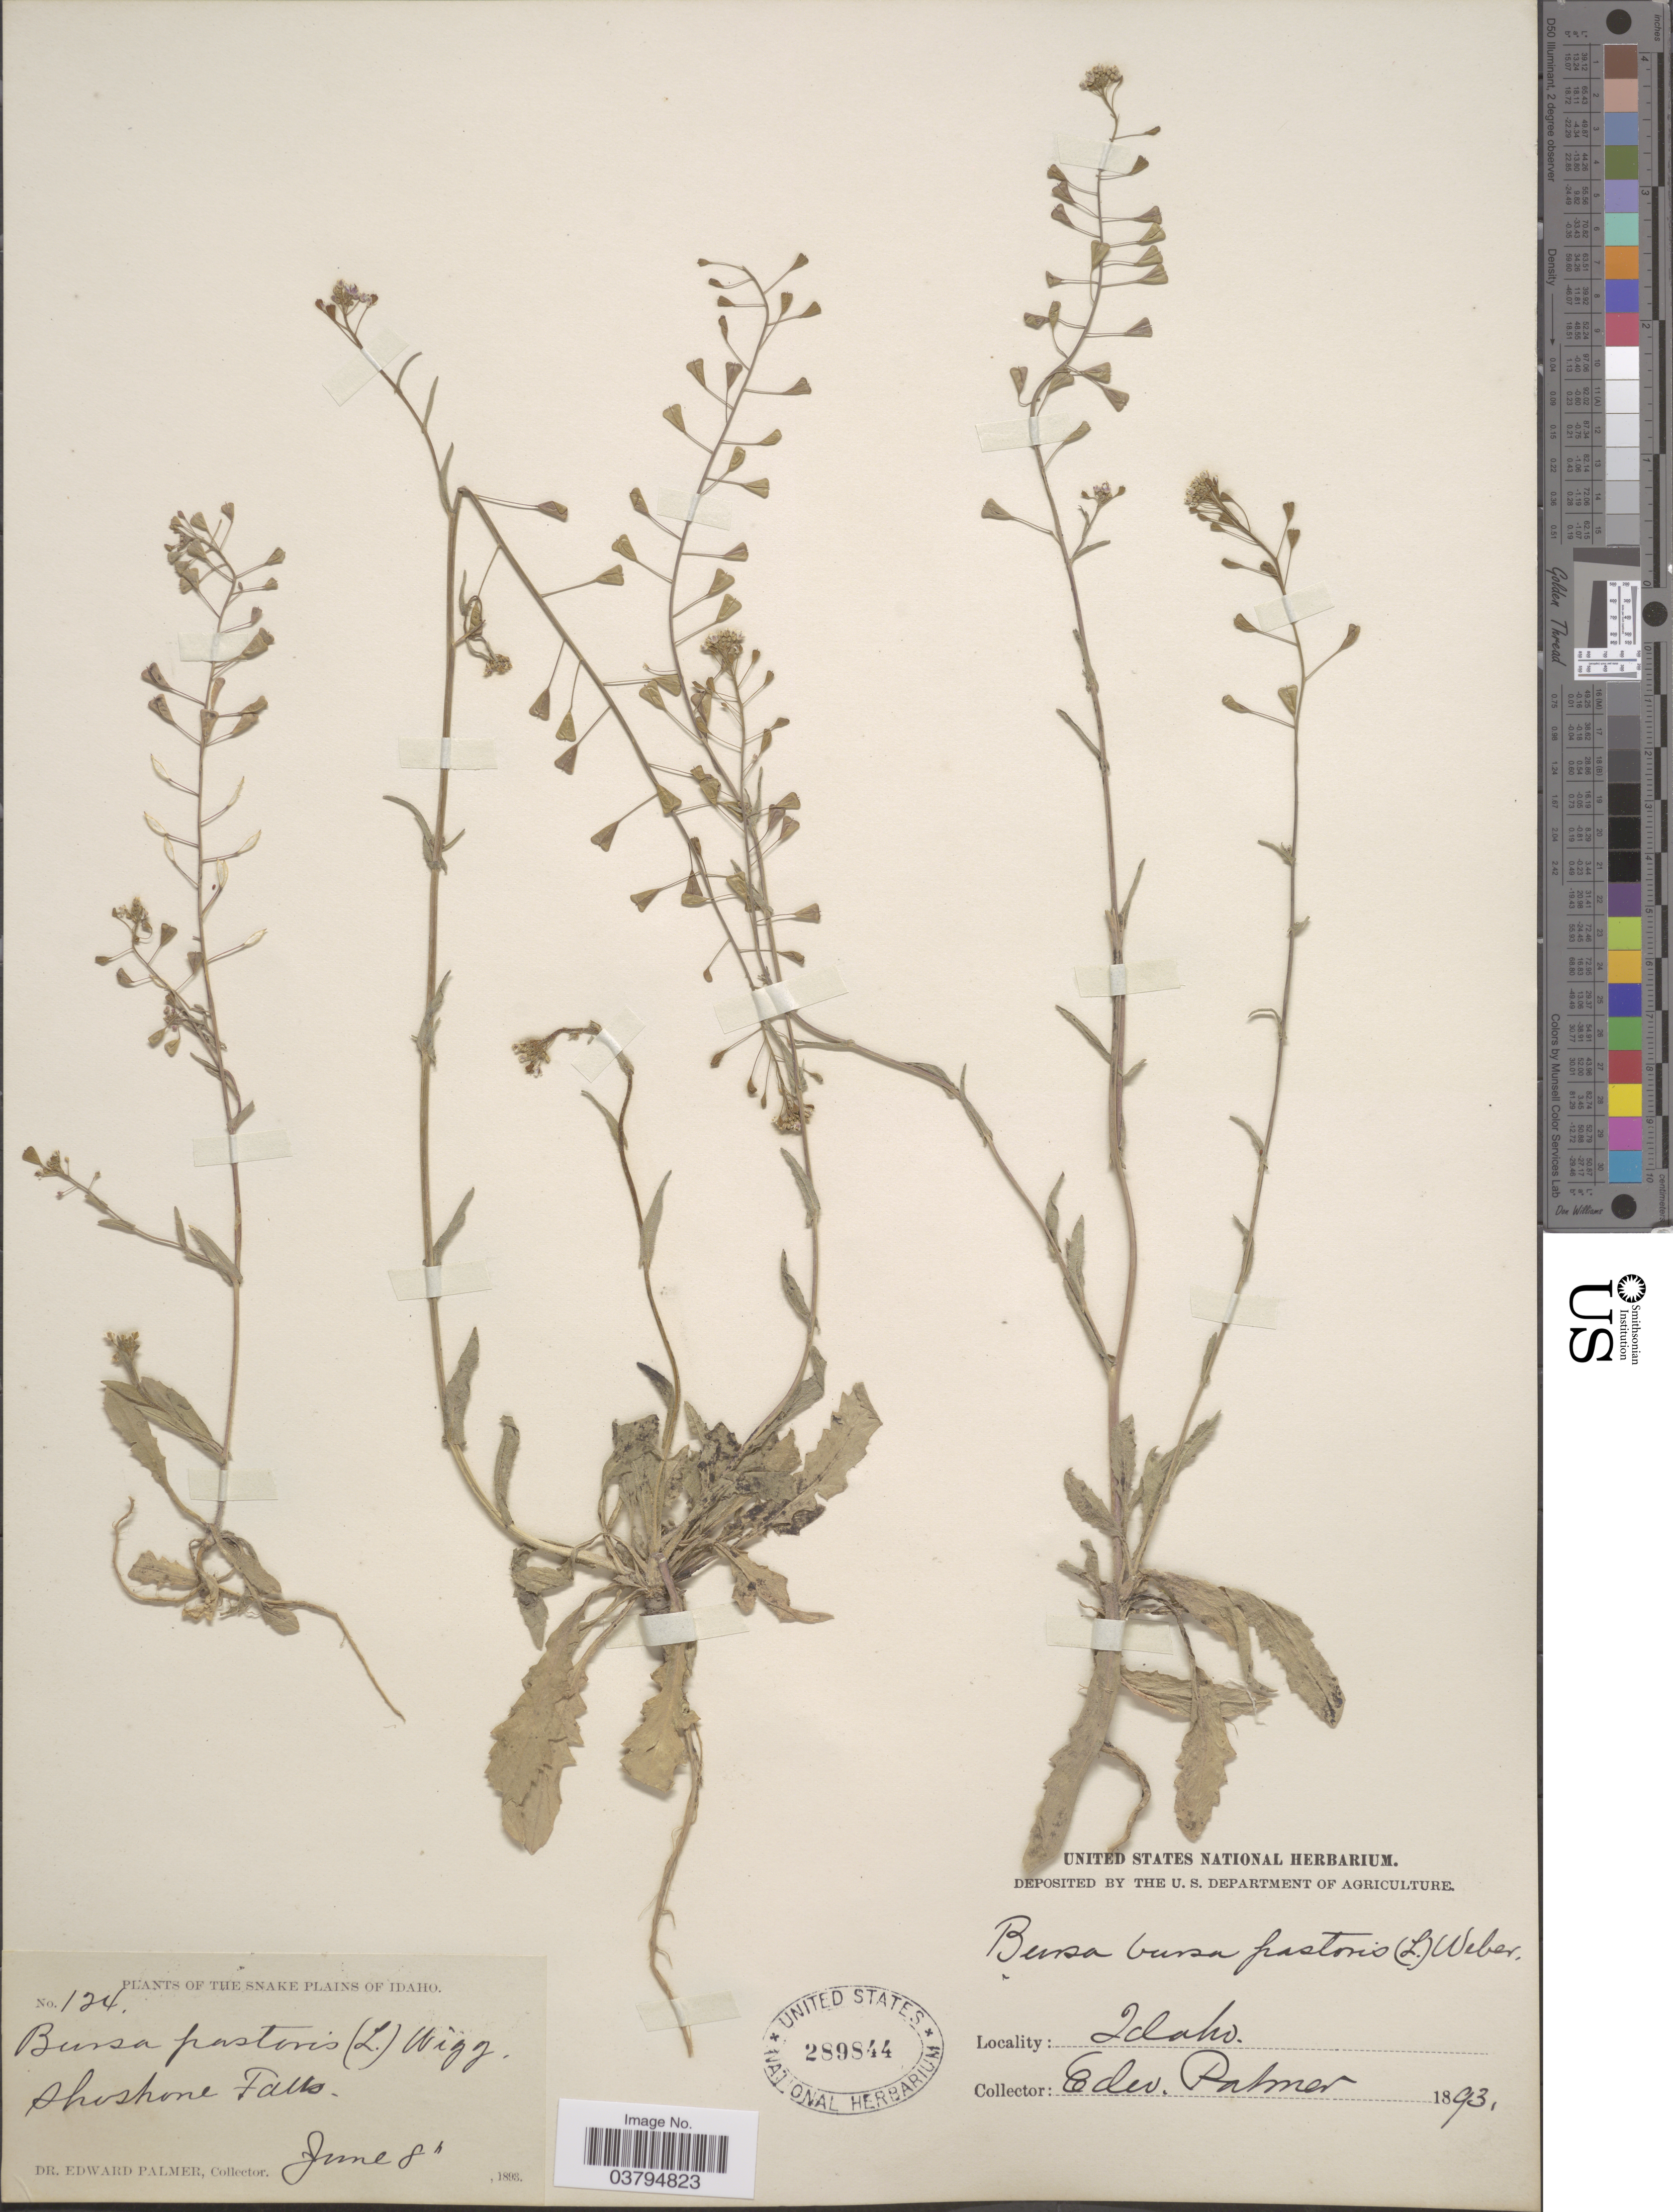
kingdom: Plantae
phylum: Tracheophyta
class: Magnoliopsida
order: Brassicales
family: Brassicaceae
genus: Capsella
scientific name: Capsella bursa-pastoris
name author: (L.) Medik.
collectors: E. Palmer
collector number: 124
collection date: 1893-06-08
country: United States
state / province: Idaho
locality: The Snake Plains of Idaho. Shoshone Falls.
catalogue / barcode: US 289844